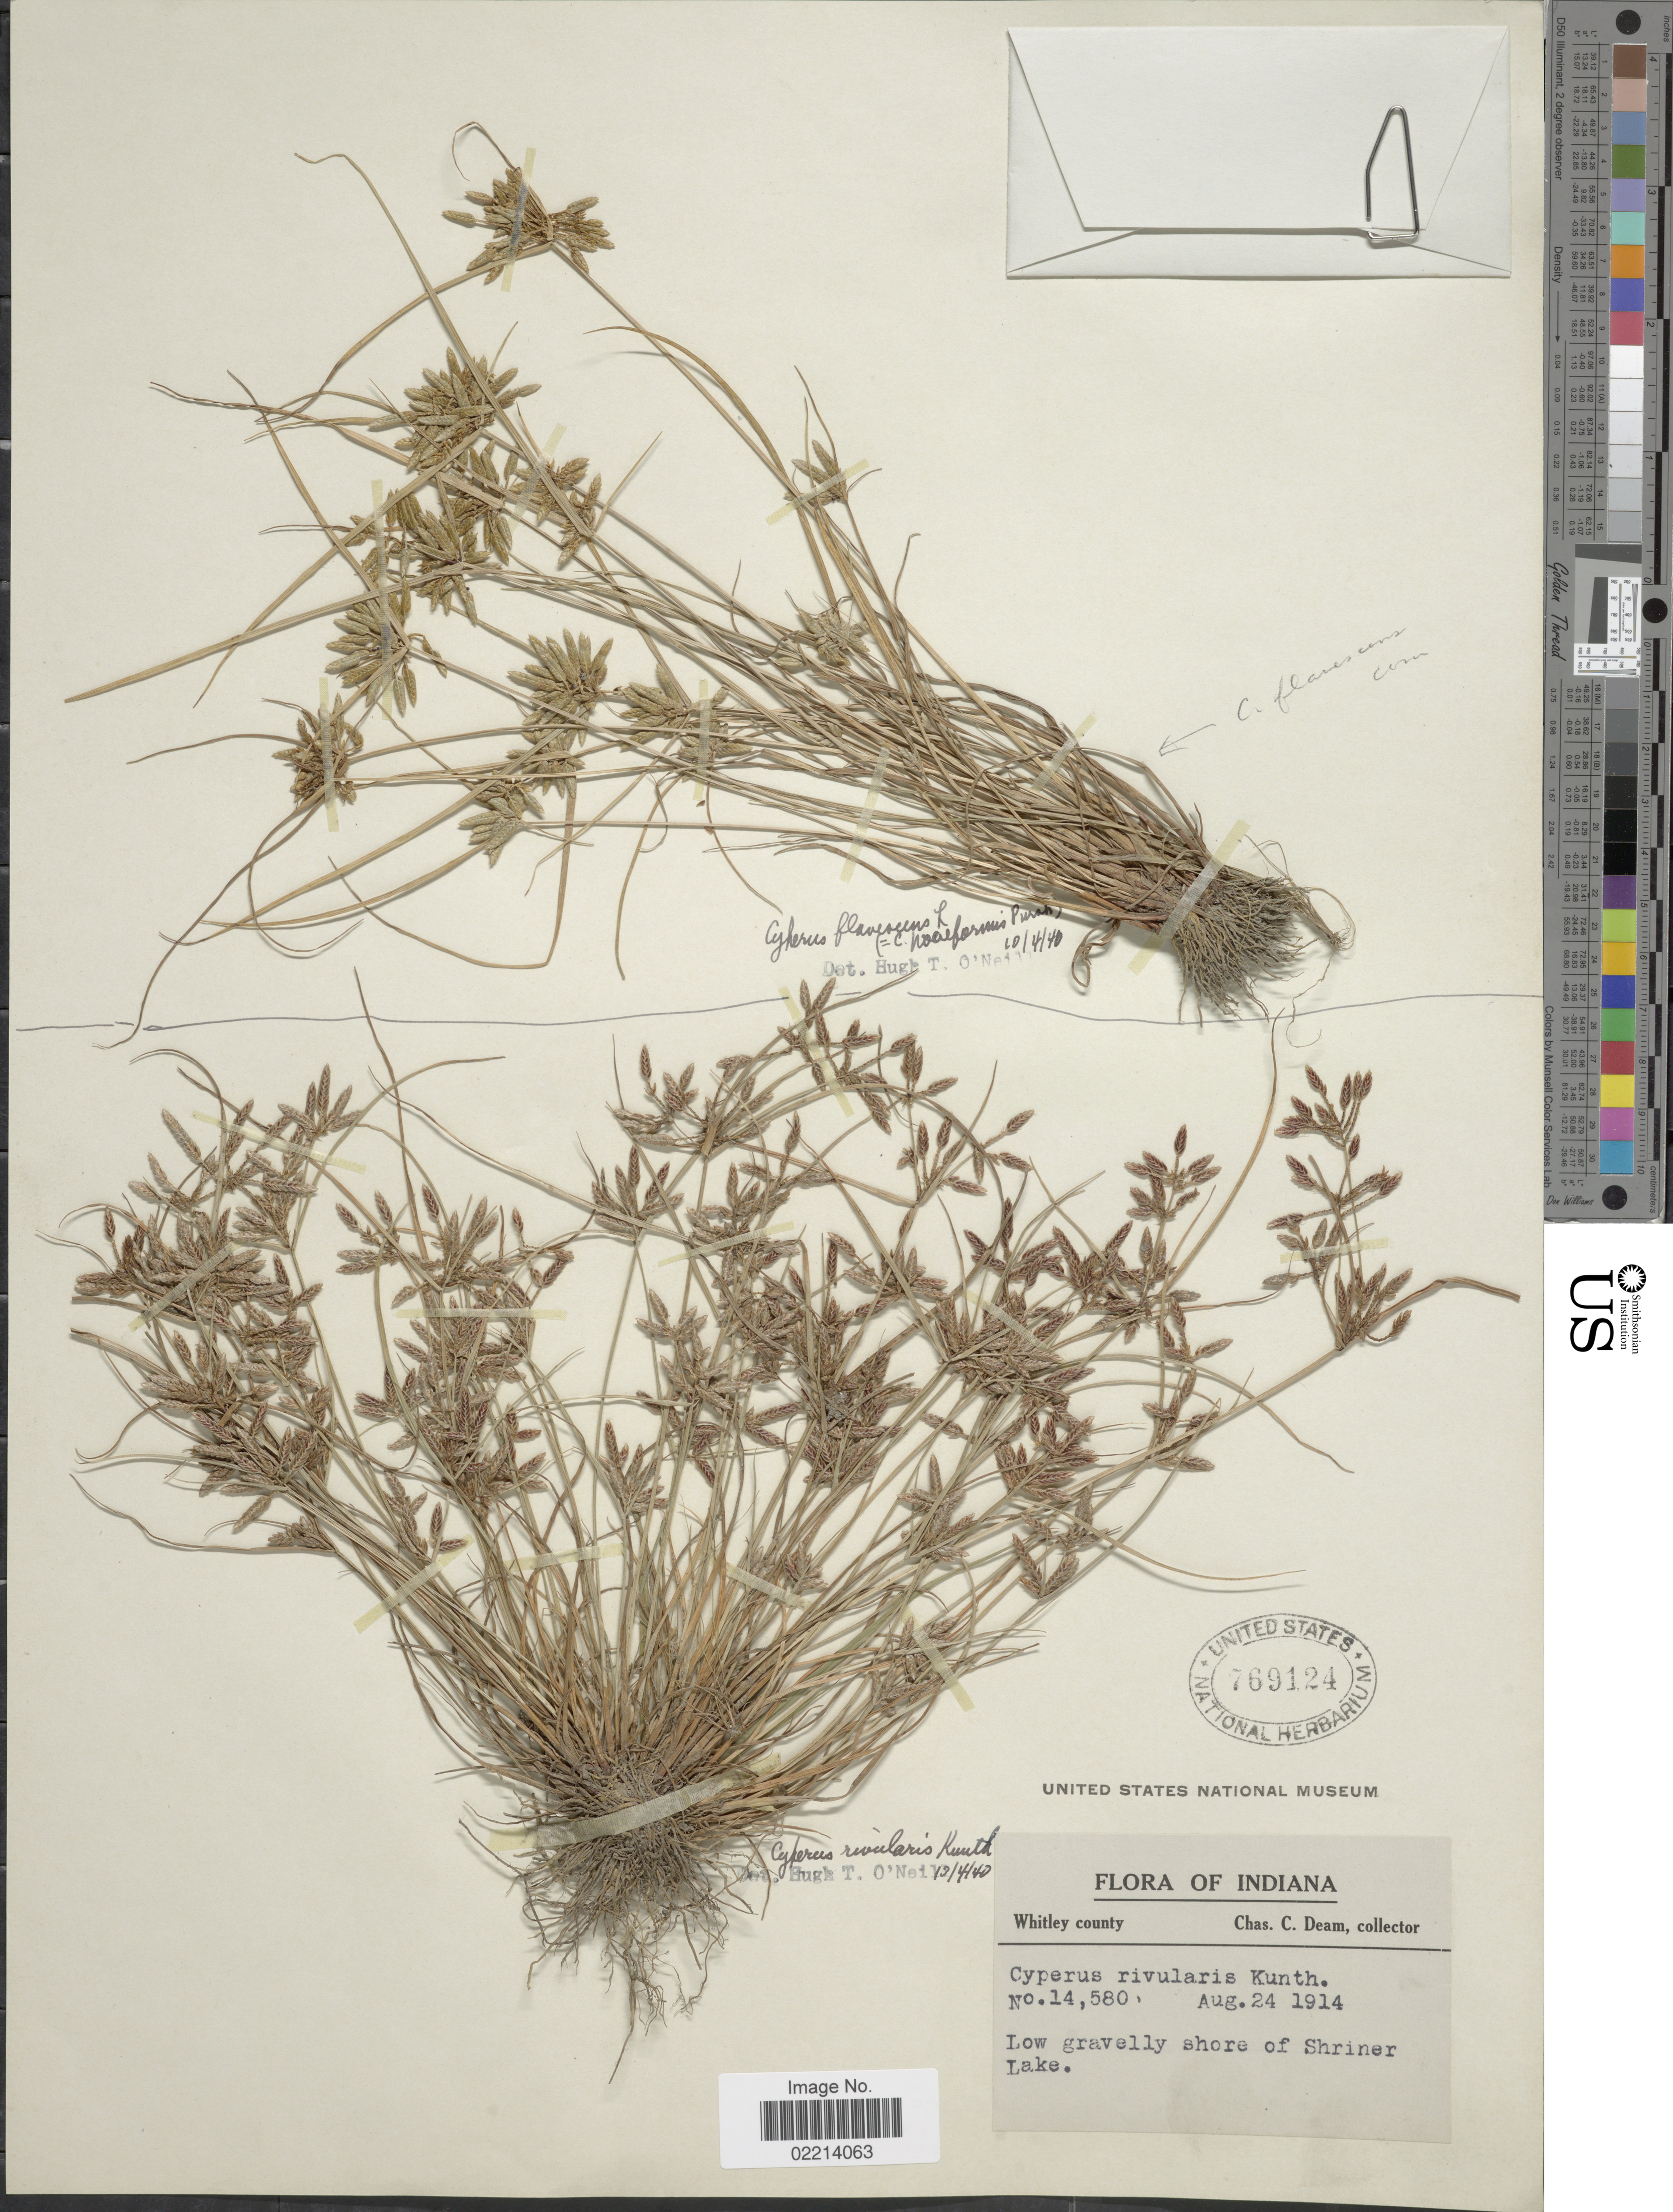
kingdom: Plantae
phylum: Tracheophyta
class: Liliopsida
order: Poales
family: Cyperaceae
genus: Cyperus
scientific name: Cyperus bipartitus Torr.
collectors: C. C. Deam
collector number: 14580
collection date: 1914-08-24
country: United States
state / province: Indiana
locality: Whitley county. Low gravelly shore of Shriner Lake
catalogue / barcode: US 769124